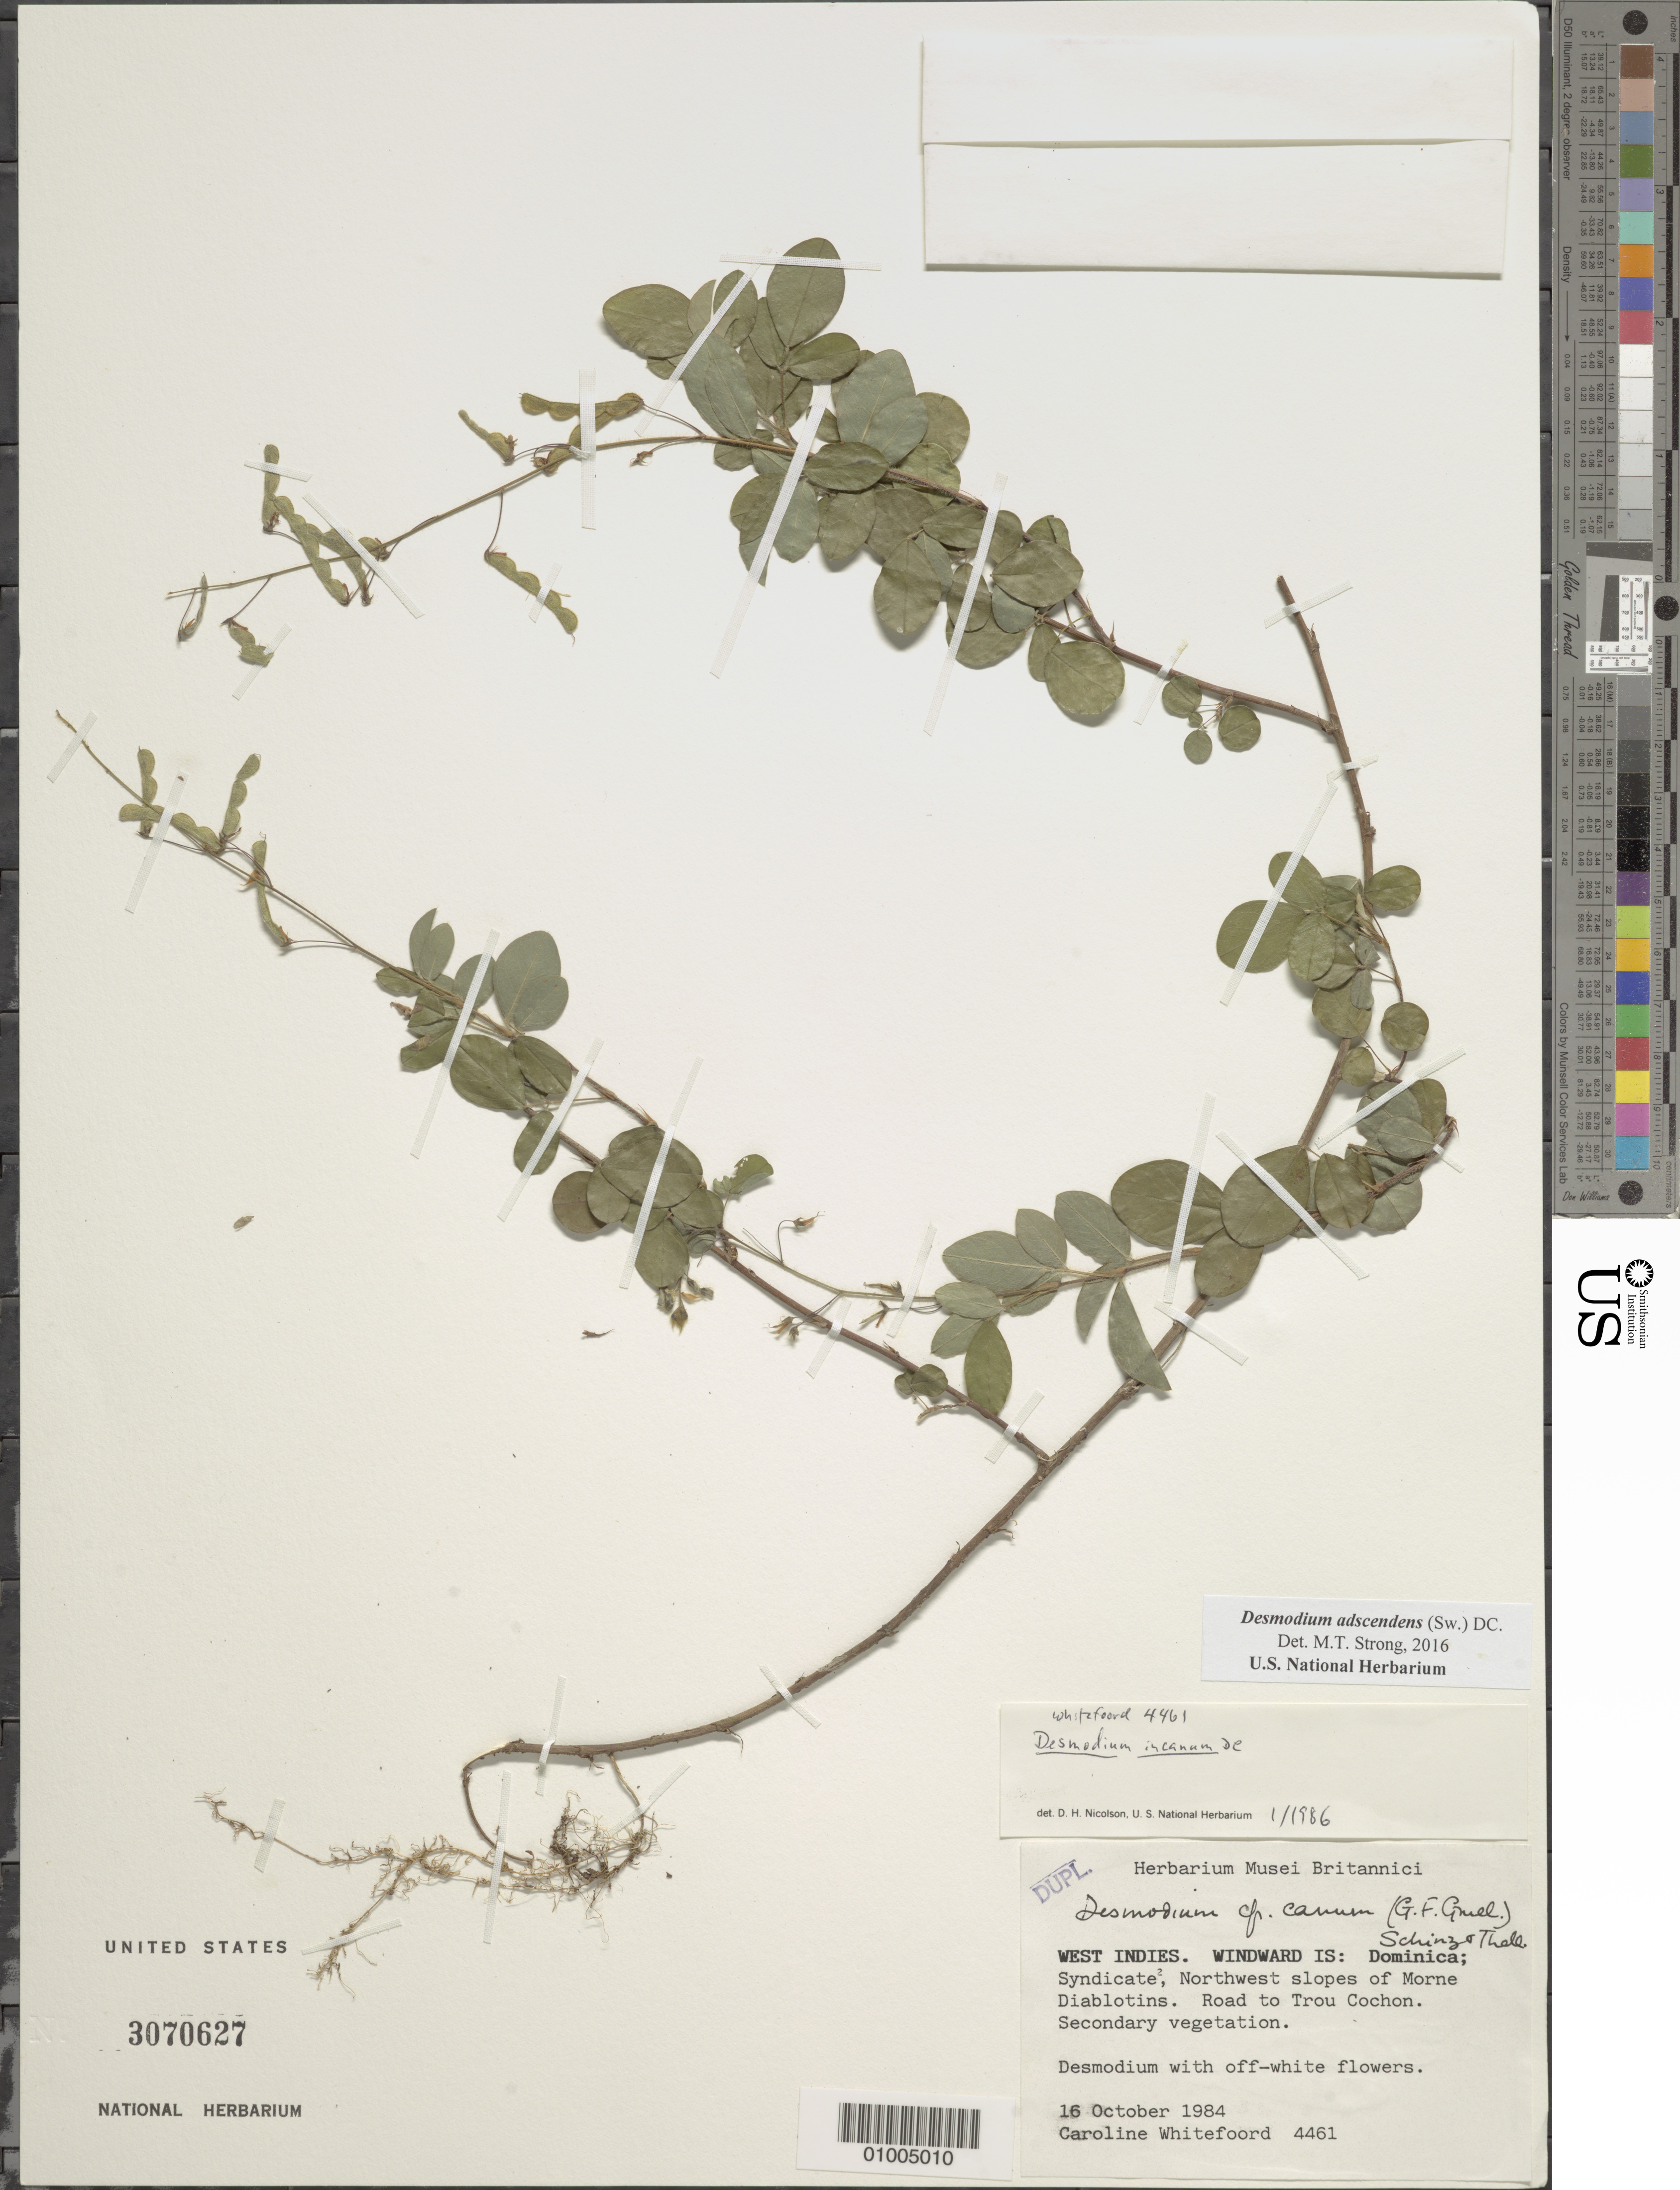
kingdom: Plantae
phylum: Tracheophyta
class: Magnoliopsida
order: Fabales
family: Fabaceae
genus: Grona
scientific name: Grona adscendens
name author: (Sw.) H. Ohashi & K. Ohashi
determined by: Strong, Mark T., (BOT), Smithsonian Institution - National Museum of Natural History (UNITED STATES)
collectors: C. Whitefoord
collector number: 4461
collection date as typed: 16 Oct 1984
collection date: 1984-10-16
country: Dominica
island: Dominica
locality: NW slopes of Morne Diablotins. Road to Trou Cochon. Seconday vegetation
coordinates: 0 N, 0 E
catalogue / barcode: US 3070627